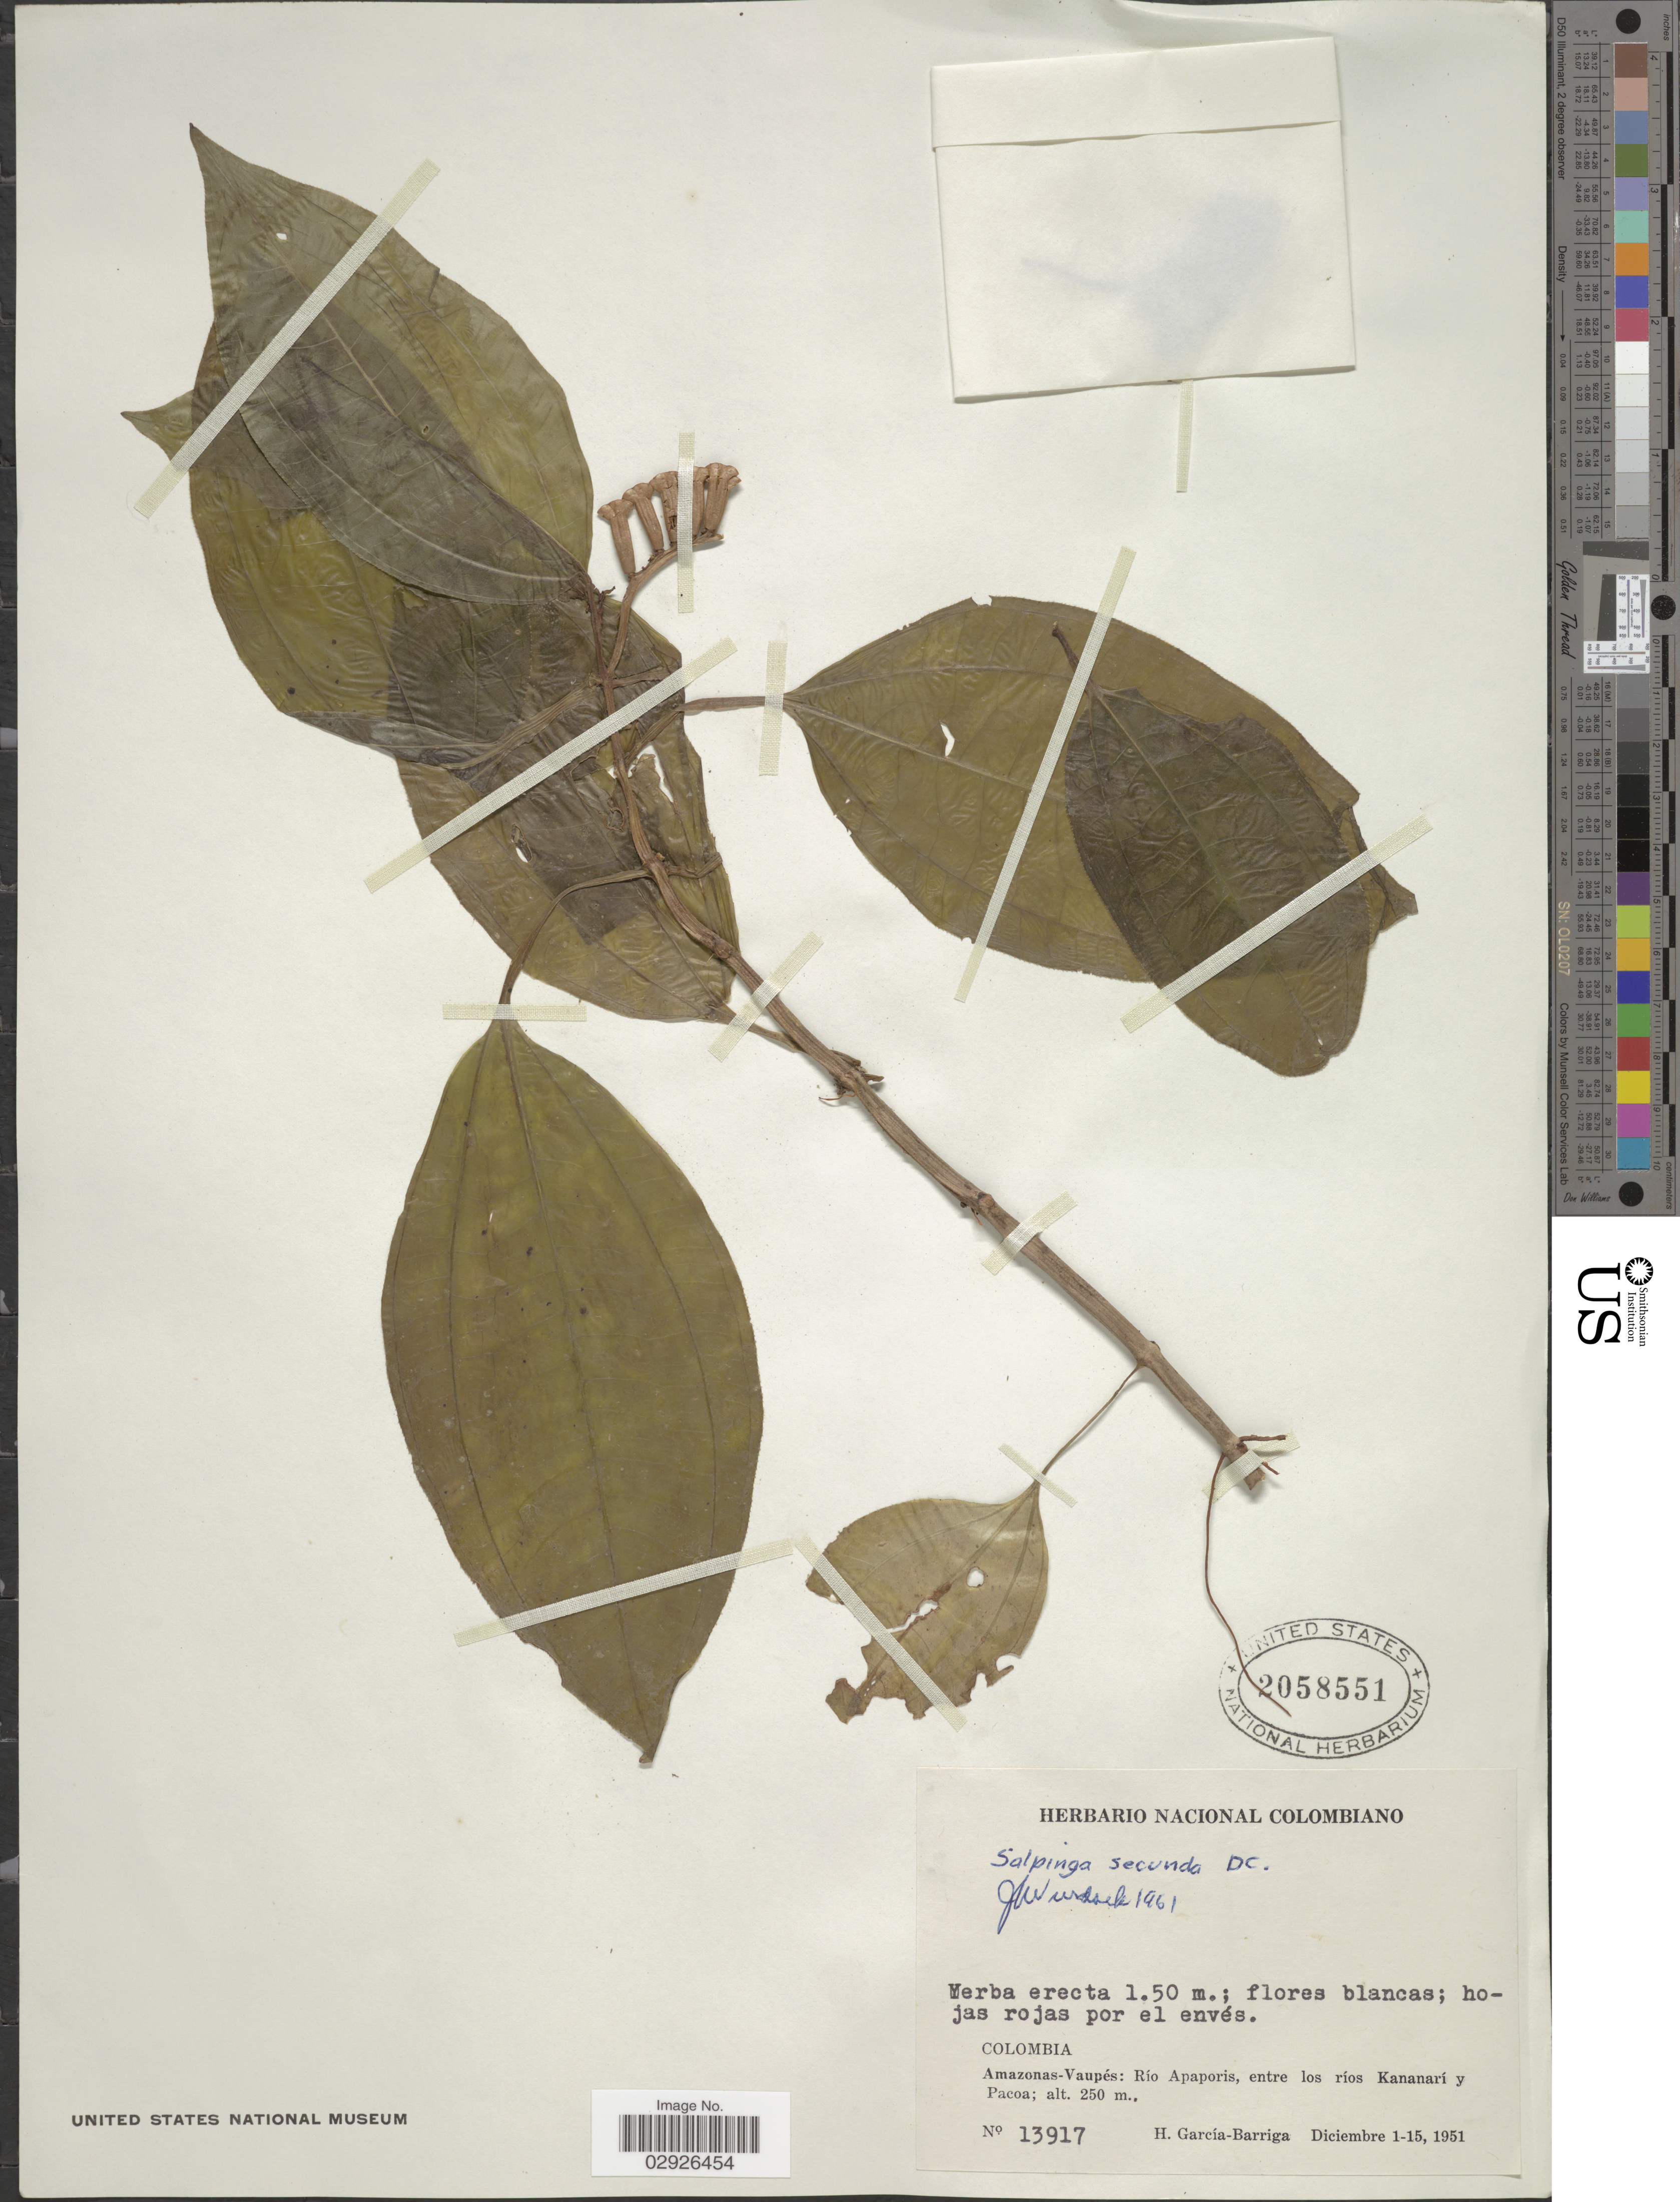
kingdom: Plantae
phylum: Tracheophyta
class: Magnoliopsida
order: Myrtales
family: Melastomataceae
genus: Salpinga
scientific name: Salpinga secunda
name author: Schrank & Mart. ex DC.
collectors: H. García Barriga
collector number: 13917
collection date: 1951-12-01/1951-12-15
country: Colombia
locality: Amazonas-Vaupés: Río Apaporis, entre los ríos Kananarí y Pacoa.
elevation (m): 250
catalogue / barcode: US 2058551